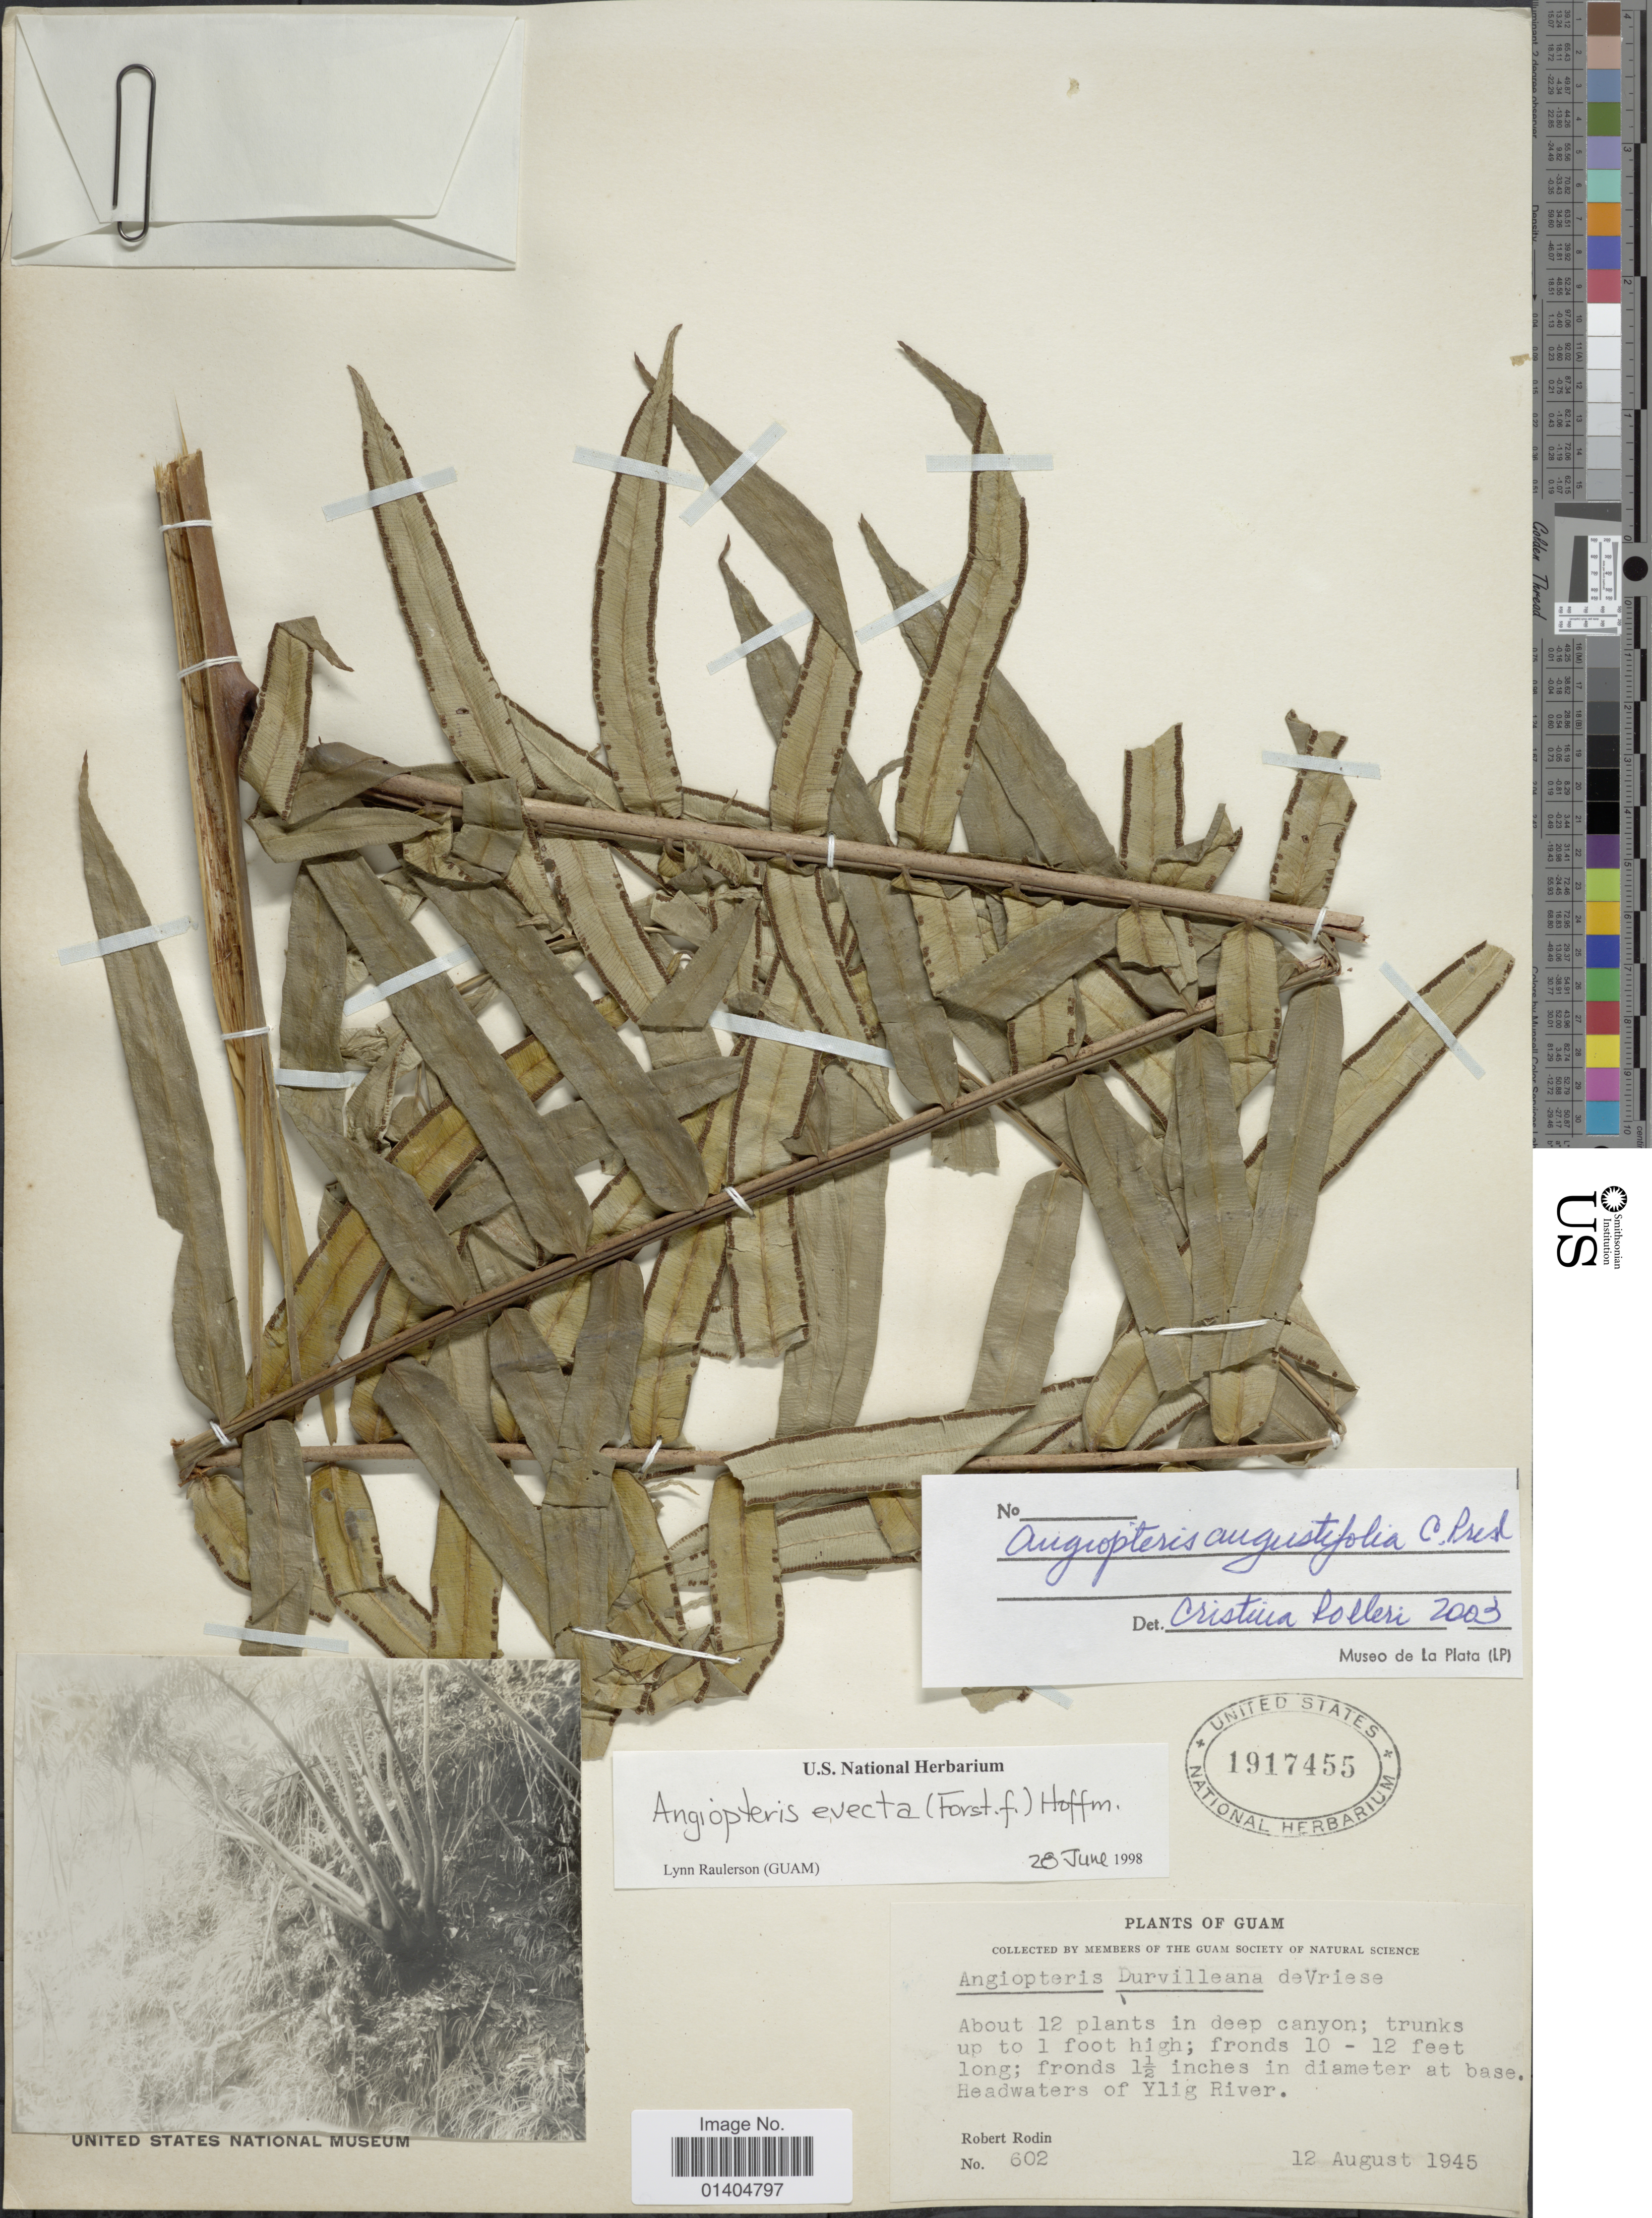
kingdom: Plantae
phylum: Tracheophyta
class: Polypodiopsida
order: Marattiales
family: Marattiaceae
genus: Angiopteris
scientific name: Angiopteris angustifolia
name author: C. Presl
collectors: R. Rodin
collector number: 602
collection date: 1945-08-12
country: Guam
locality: Guam.Headwaters of Ylig River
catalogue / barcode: US 1917455